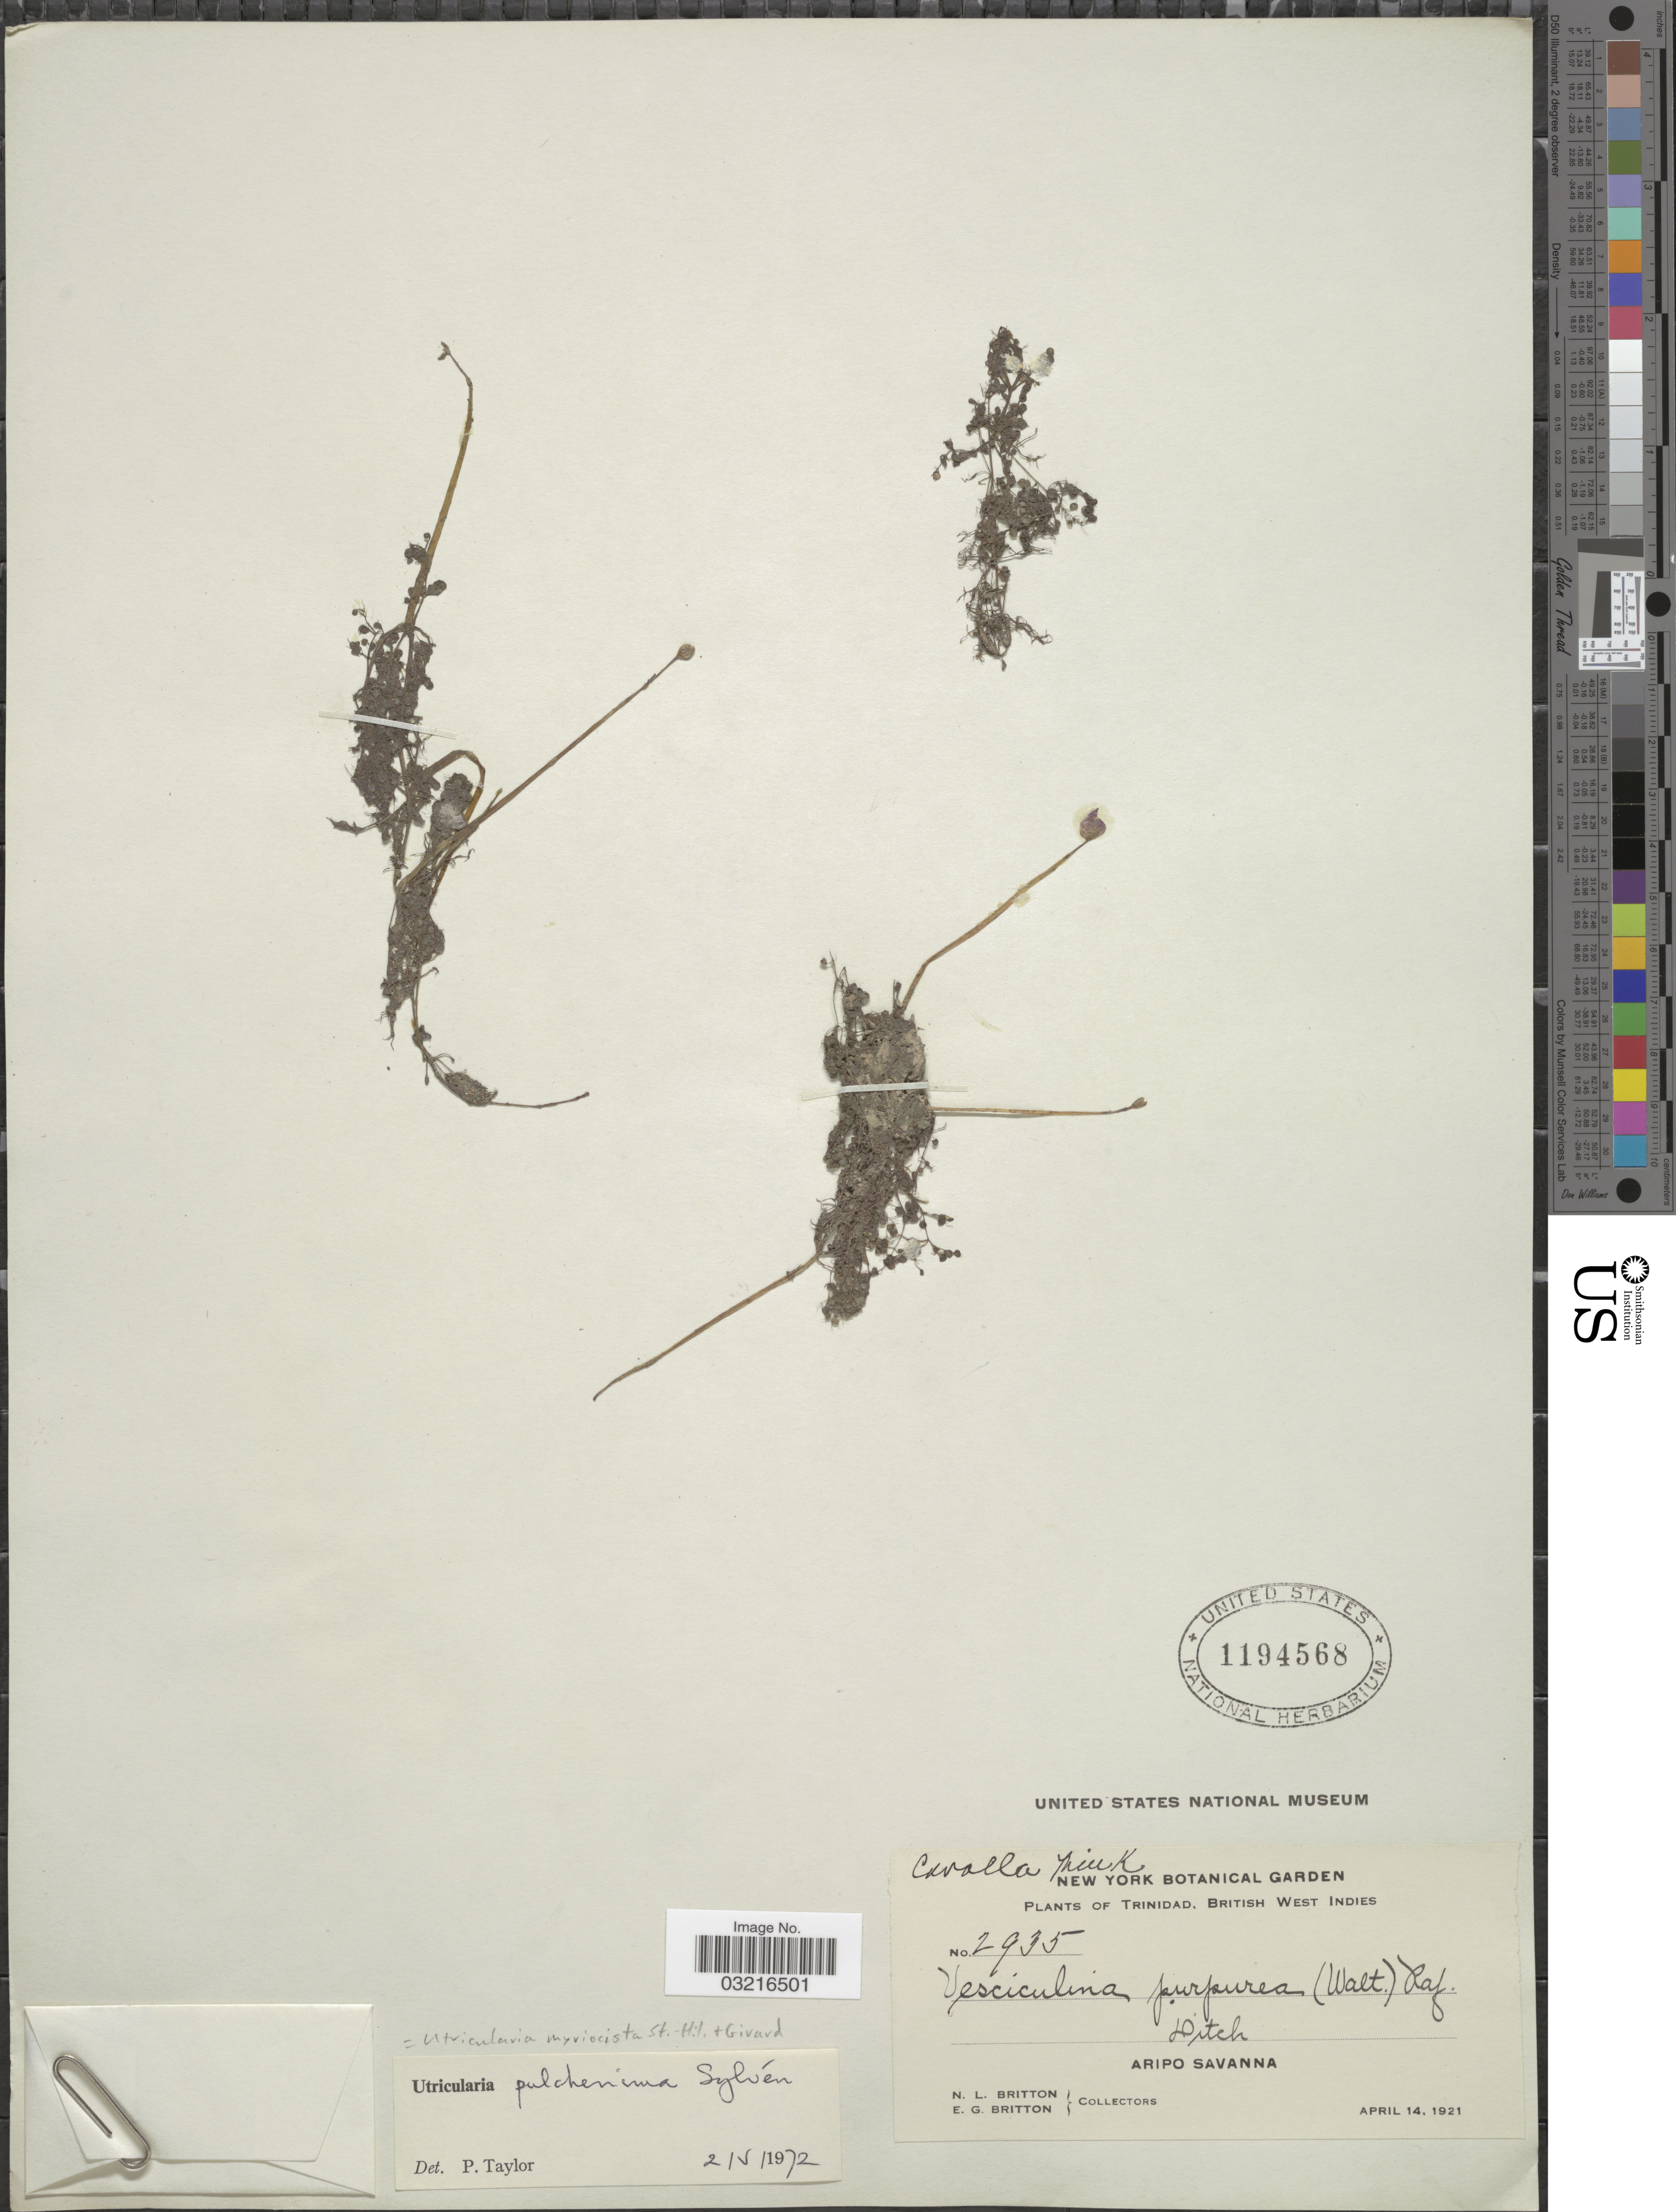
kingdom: Plantae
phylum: Tracheophyta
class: Magnoliopsida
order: Lamiales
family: Lentibulariaceae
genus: Utricularia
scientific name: Utricularia myriocista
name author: A. St.-Hil. & Girard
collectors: N. Britton & E. G. Britton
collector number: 2935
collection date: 1921-04-14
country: Trinidad and Tobago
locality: Trinidad, British West Indies, Aripo Savanna.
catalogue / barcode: US 1194568